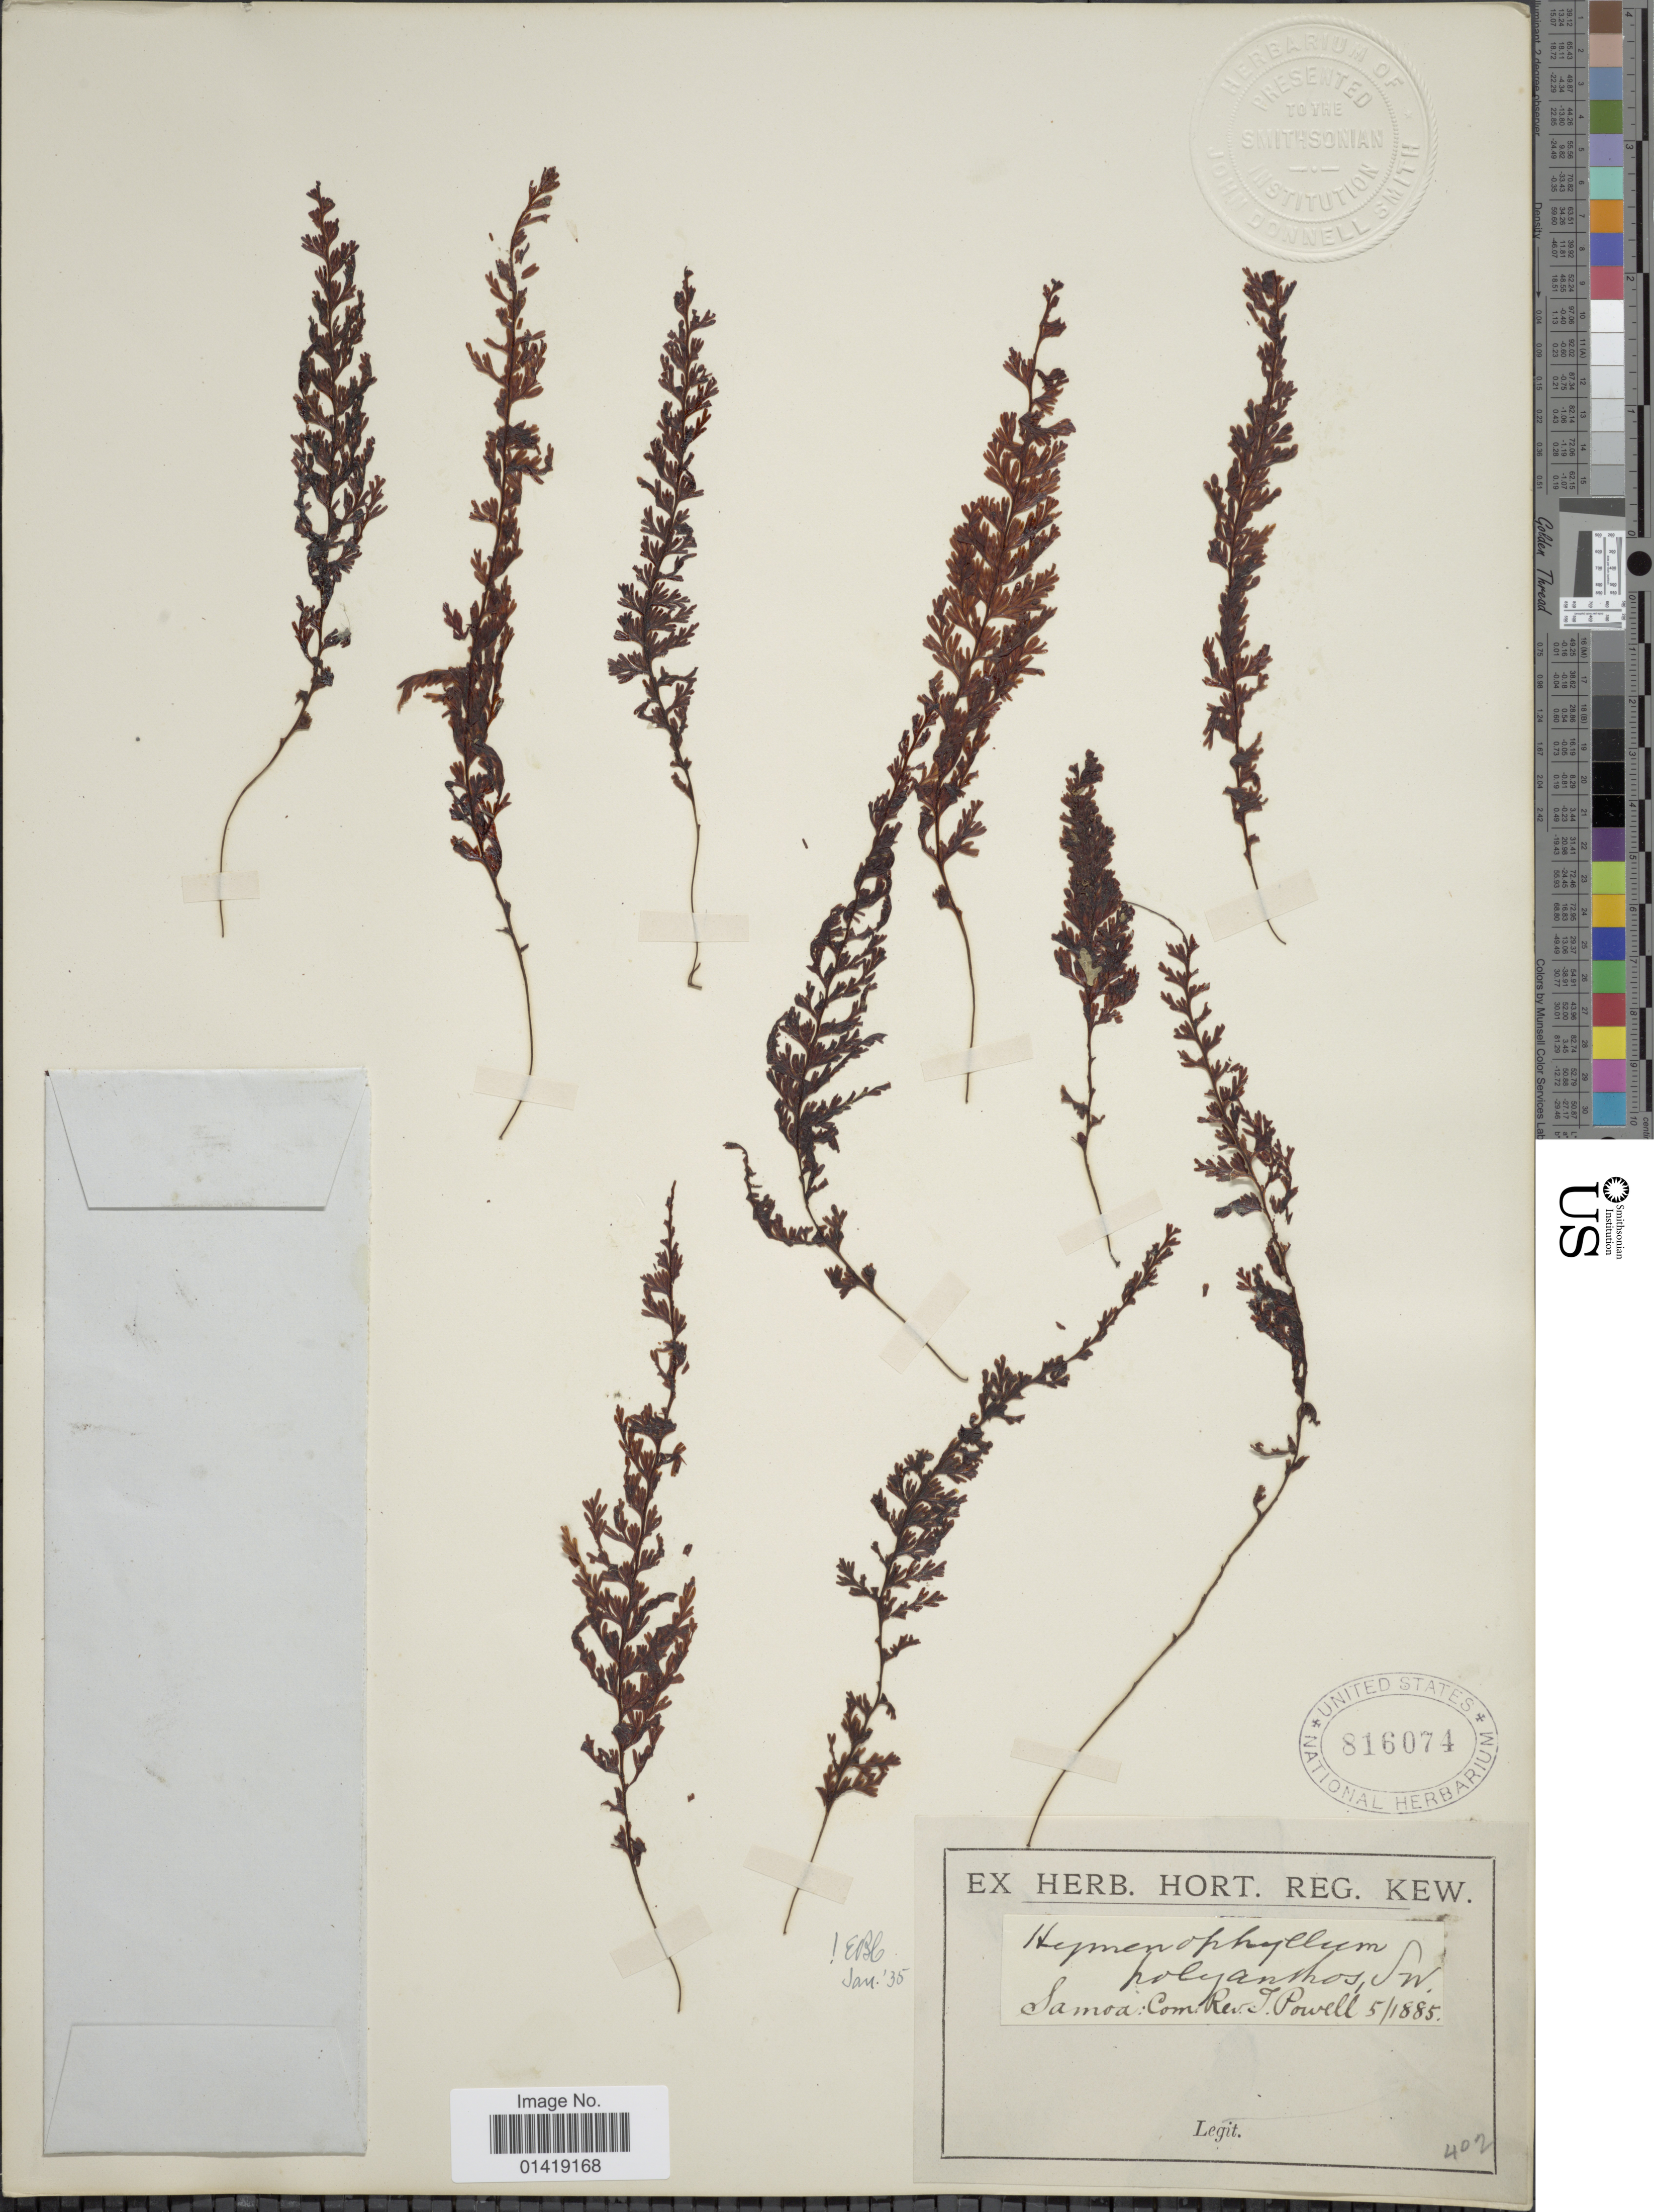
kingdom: Plantae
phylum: Tracheophyta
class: Polypodiopsida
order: Hymenophyllales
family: Hymenophyllaceae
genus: Hymenophyllum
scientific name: Hymenophyllum polyanthos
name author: (Sw.) Sw.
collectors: ex herb. Hort. Reg. Kew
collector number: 402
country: American Samoa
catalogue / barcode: US 816074